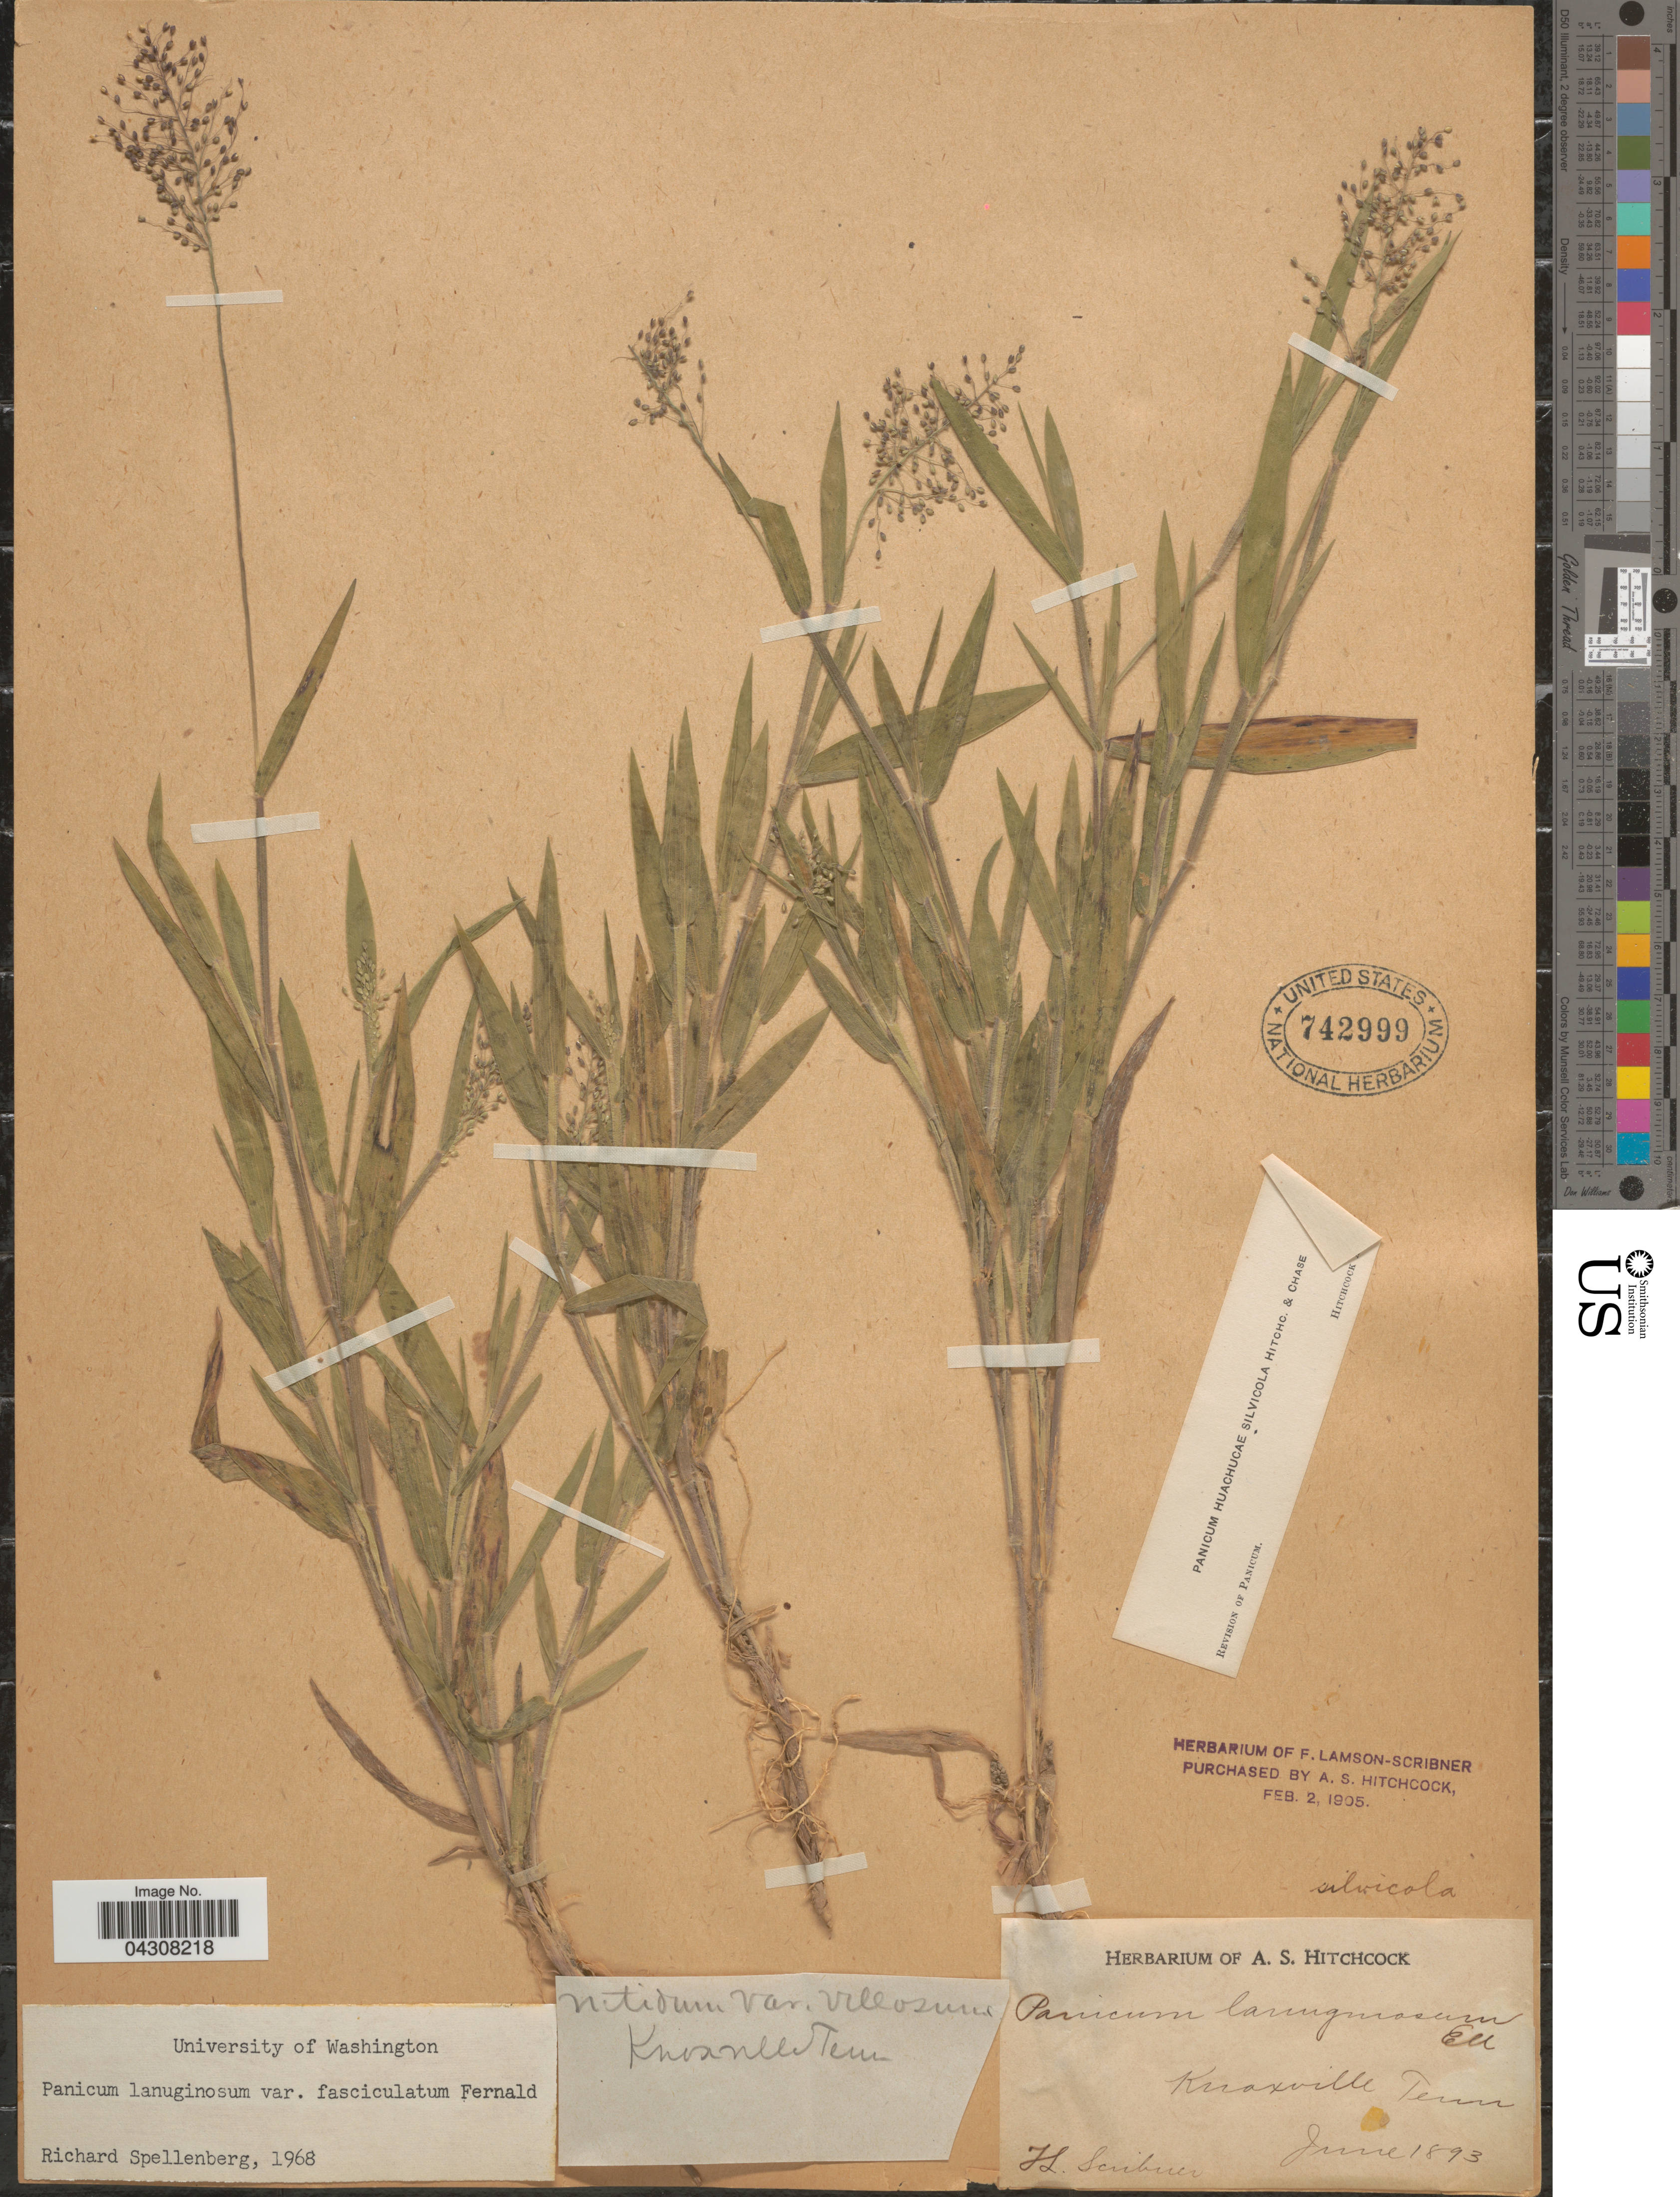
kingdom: Plantae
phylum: Tracheophyta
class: Liliopsida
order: Poales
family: Poaceae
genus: Dichanthelium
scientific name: Dichanthelium acuminatum var. acuminatum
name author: (Sw.) Gould & C.A. Clark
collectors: F. L. Scribner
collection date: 1893-06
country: United States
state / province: Tennessee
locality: Knoxville.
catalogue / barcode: US 742999